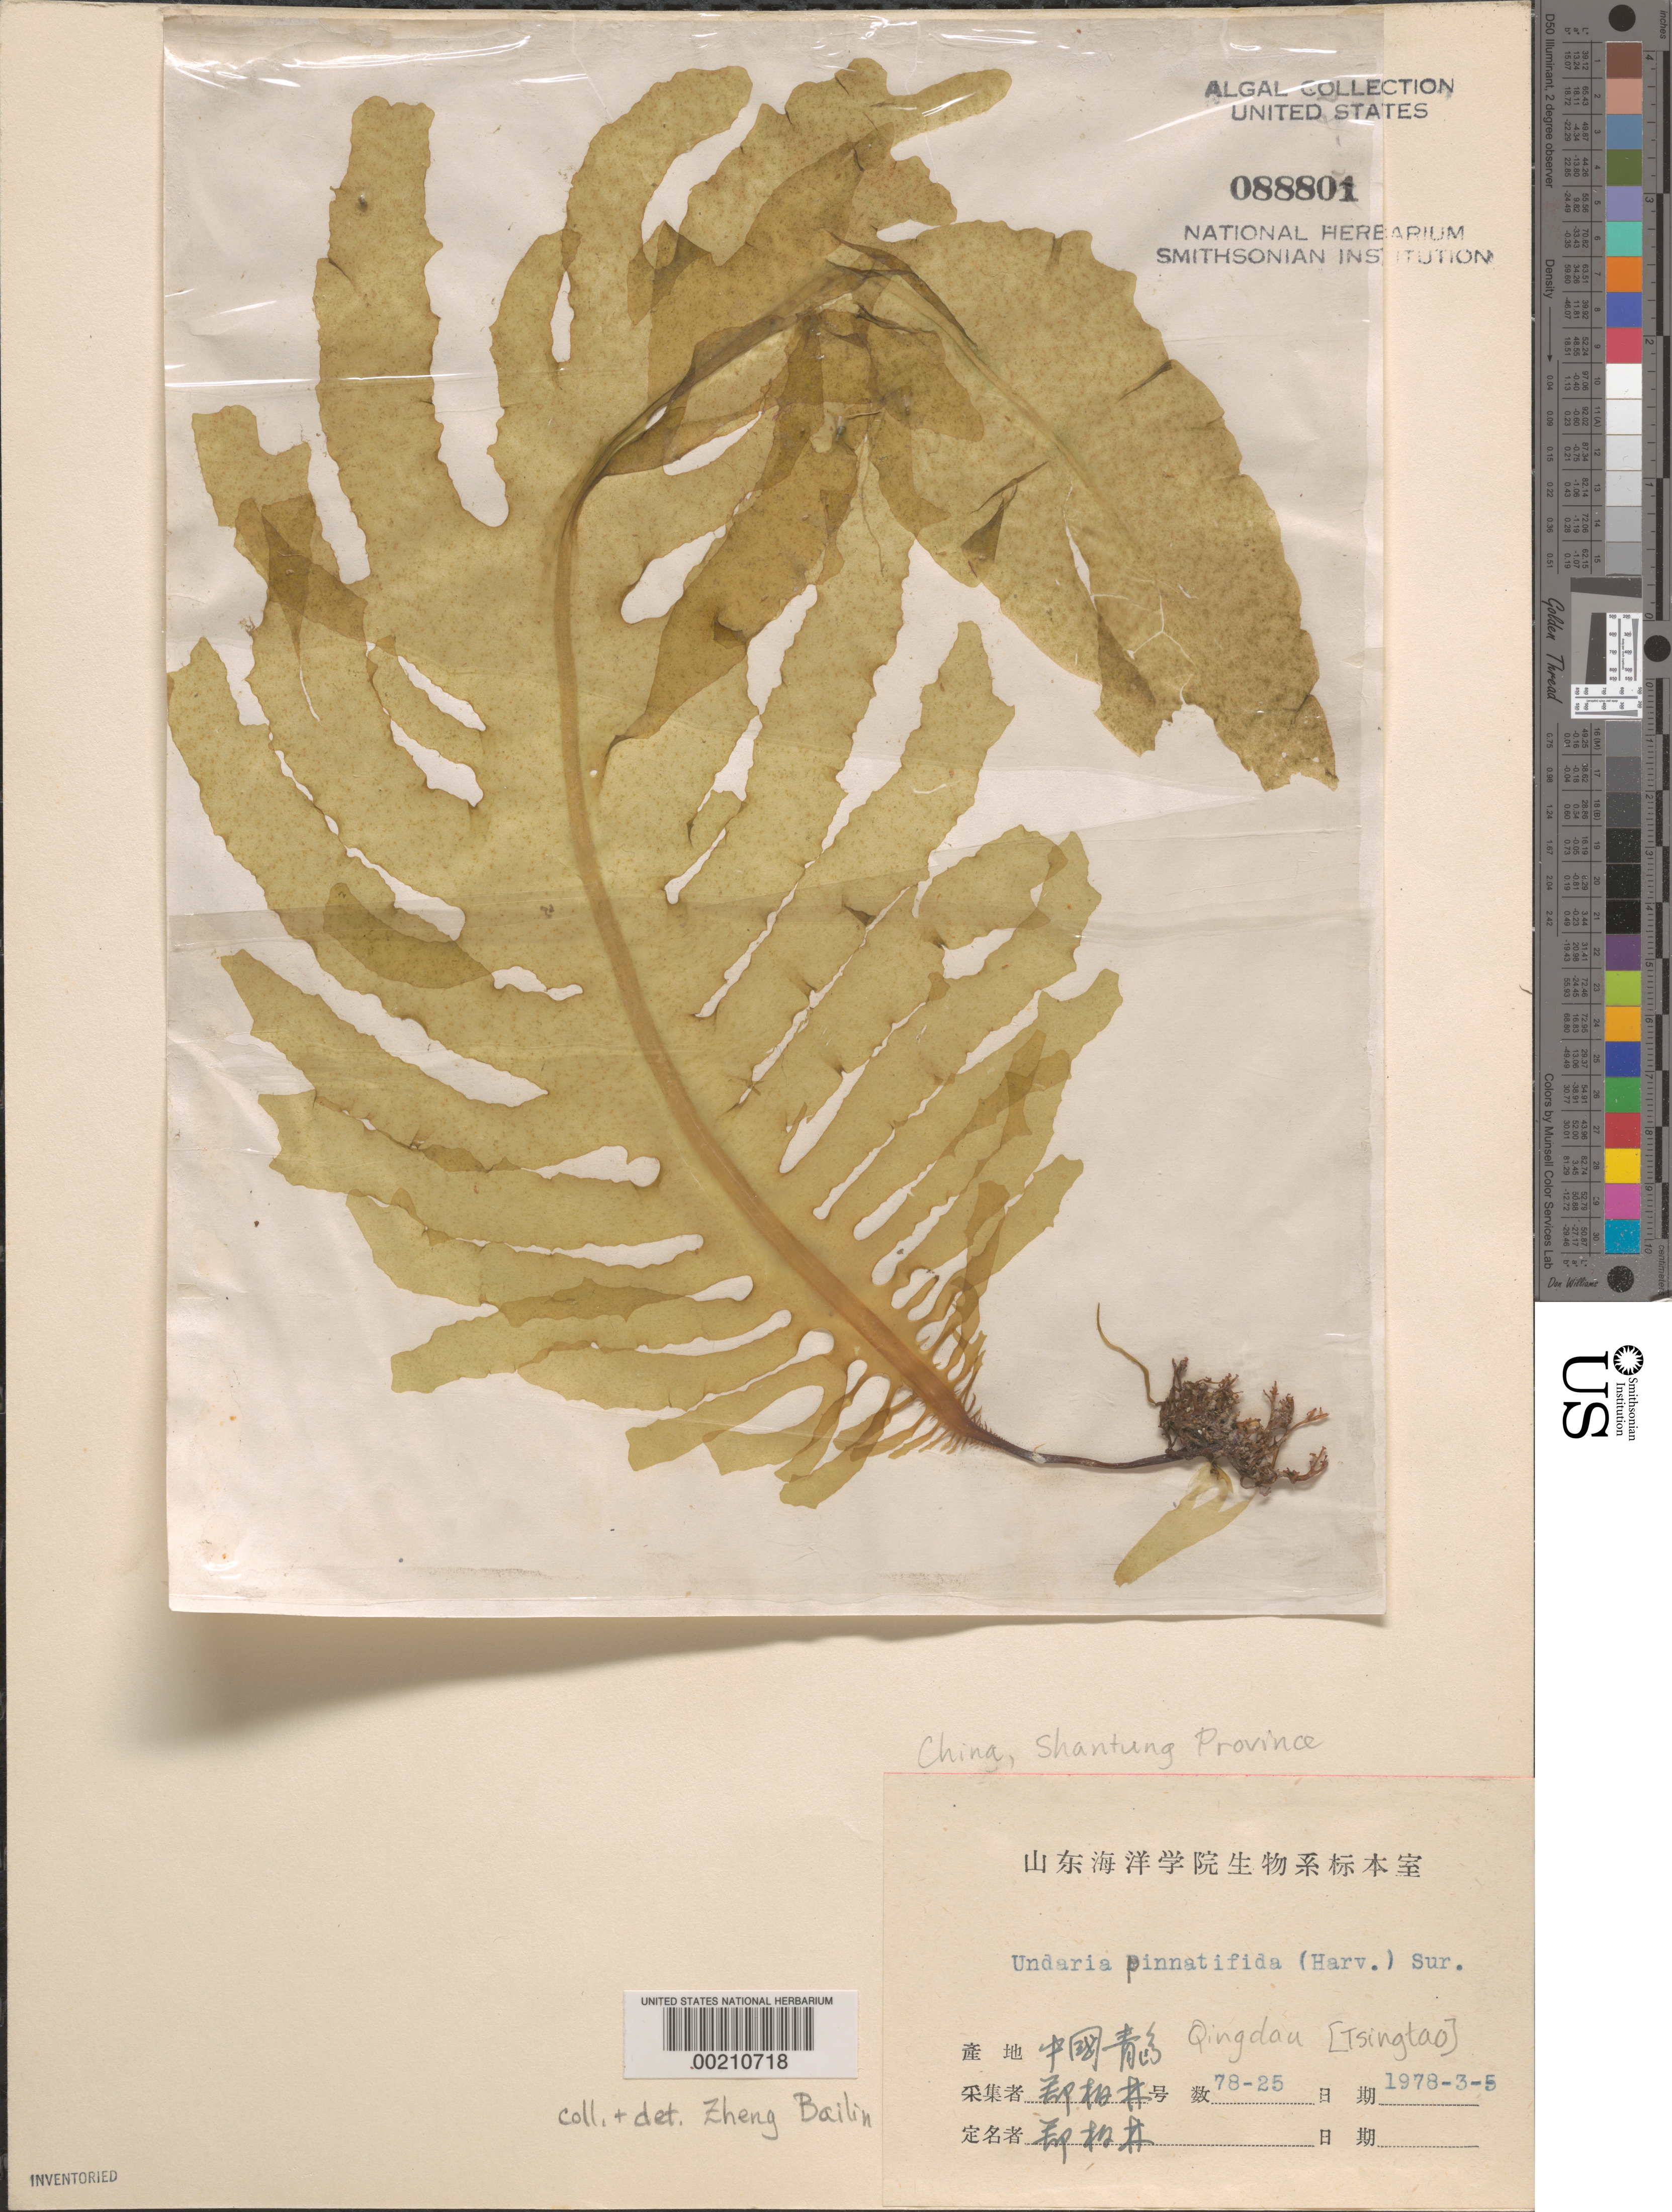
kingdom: Chromista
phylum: Ochrophyta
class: Phaeophyceae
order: Laminariales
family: Alariaceae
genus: Undaria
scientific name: Undaria pinnatifida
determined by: Bailin, Z.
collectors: Z. Bailin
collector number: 78-25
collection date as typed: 05 Mar 1978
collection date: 1978-03-05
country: China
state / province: Shandong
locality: Qingdau (Tsingtao)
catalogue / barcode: US 88801